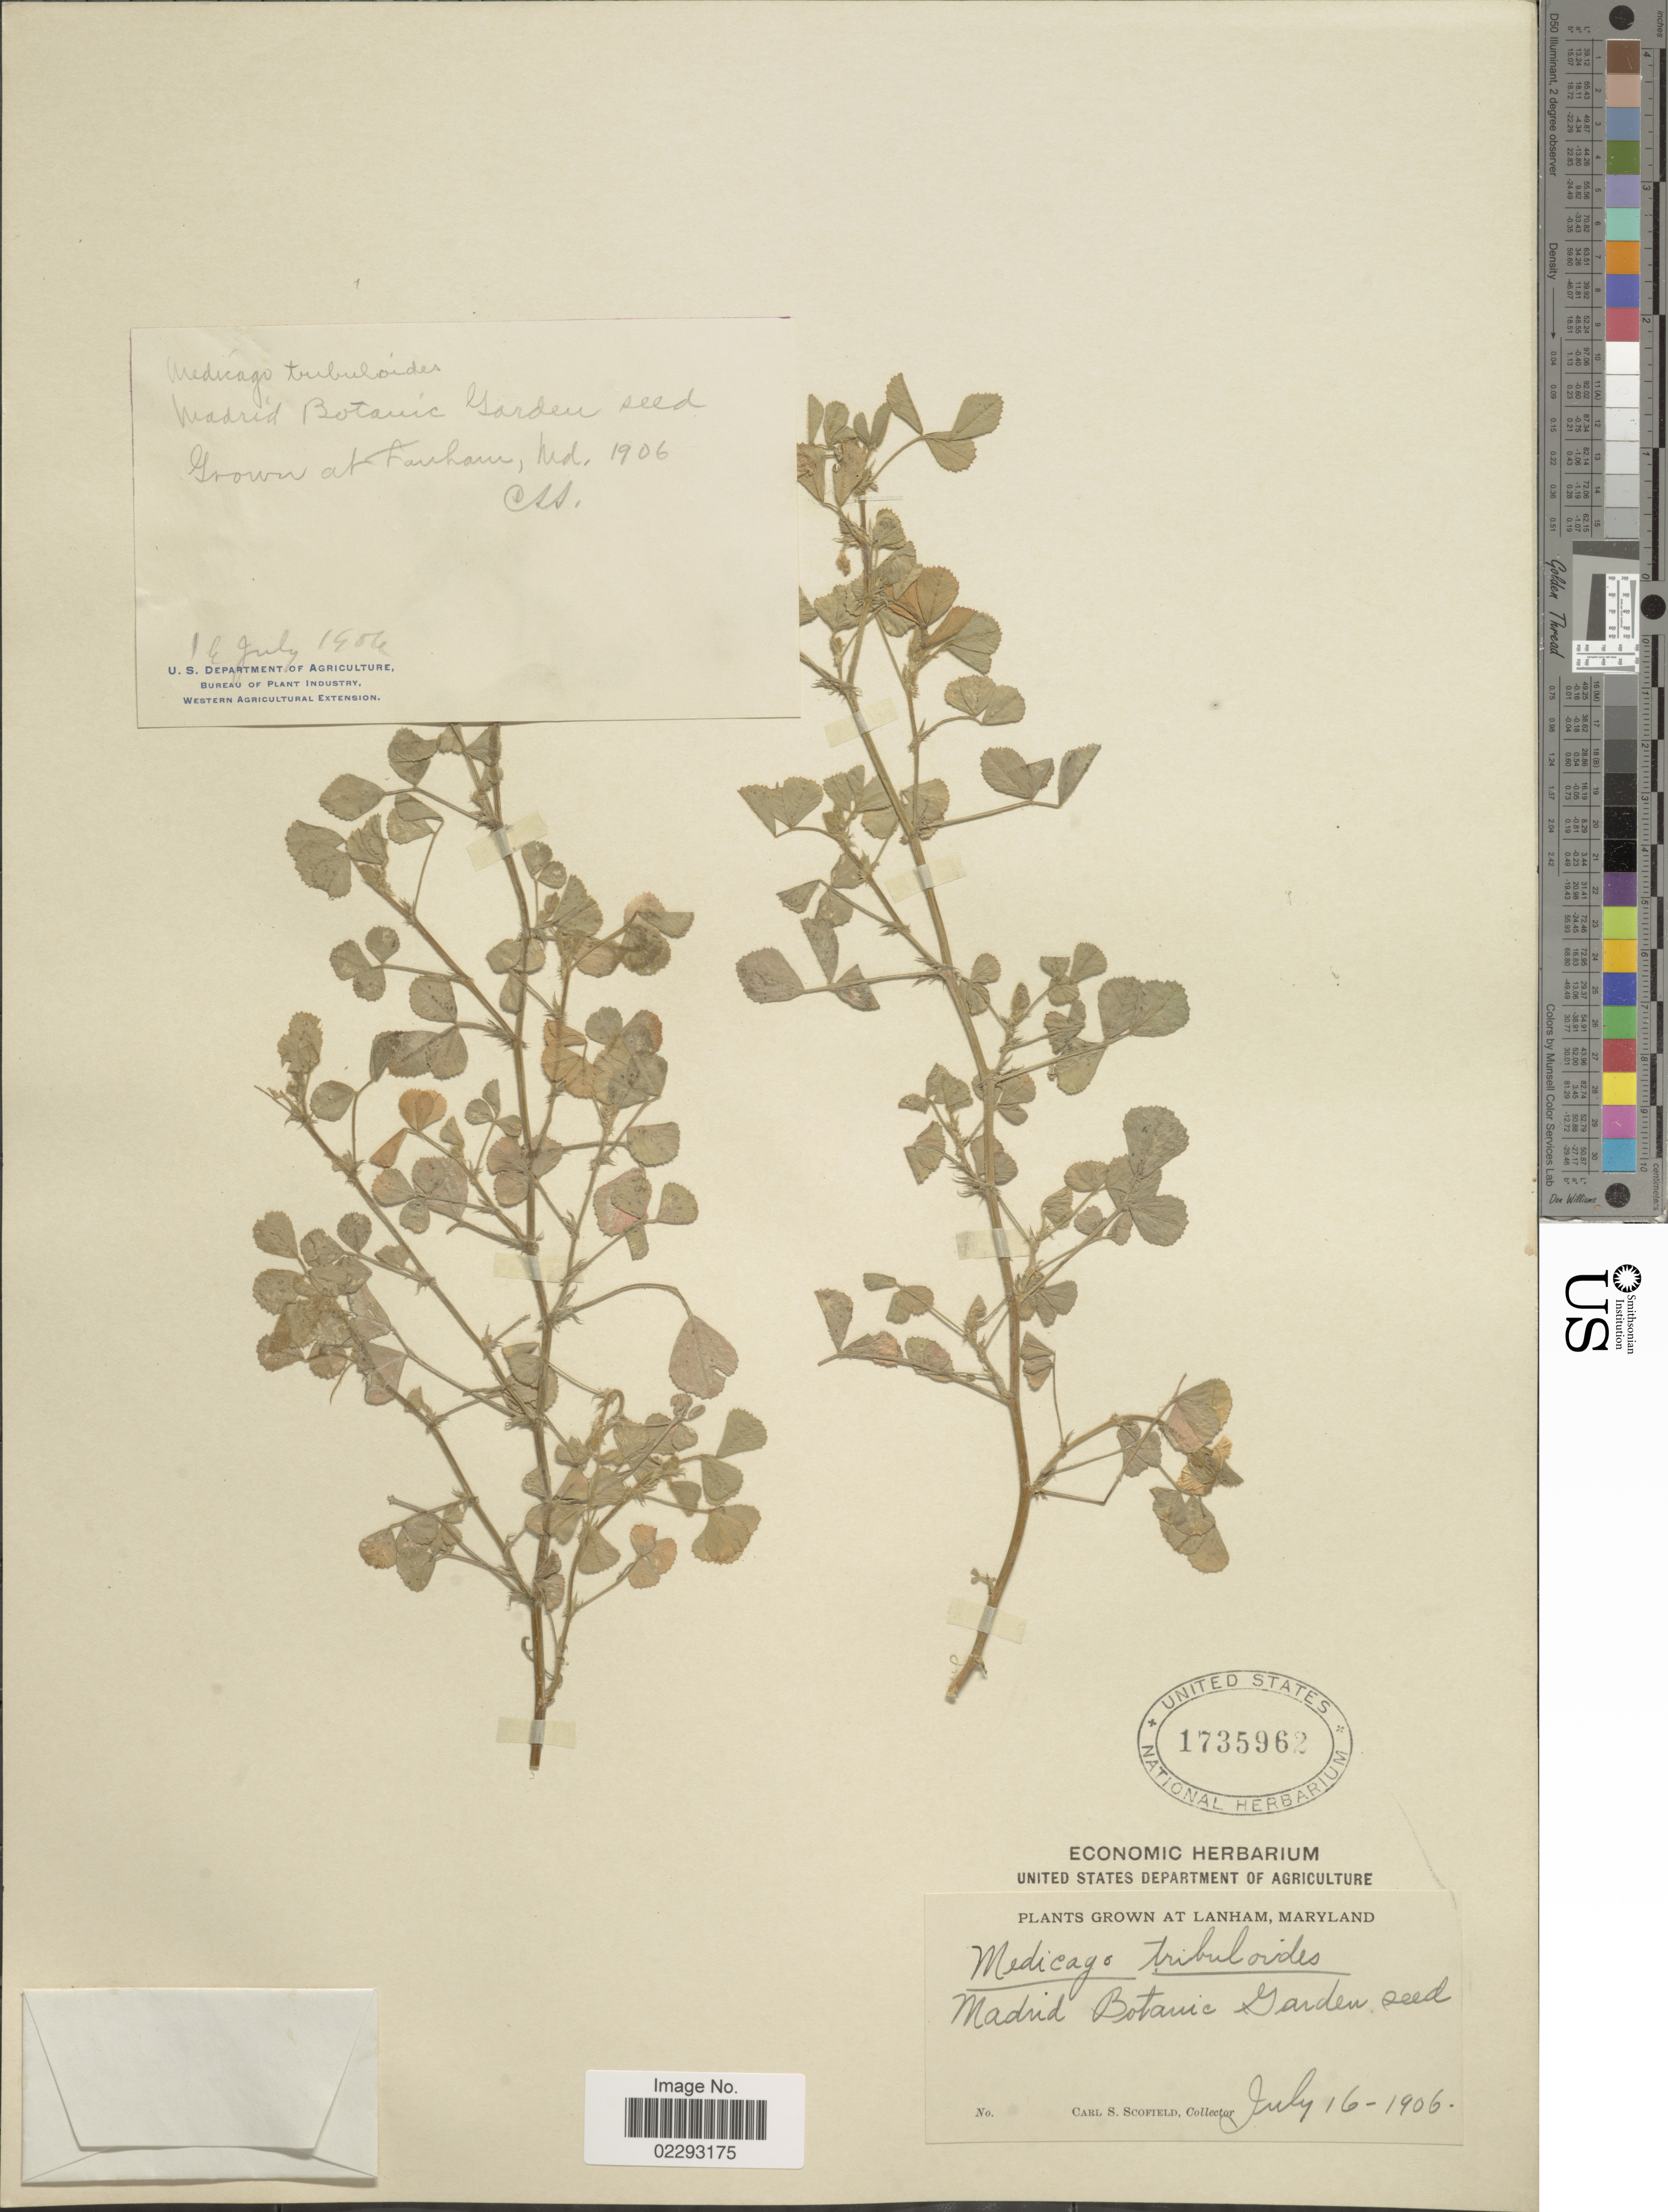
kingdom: Plantae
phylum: Tracheophyta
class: Magnoliopsida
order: Fabales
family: Fabaceae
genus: Medicago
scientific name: Medicago tribuloides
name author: Desr.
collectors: C. Scofield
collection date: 1906-07-16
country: United States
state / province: Maryland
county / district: Prince George's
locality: Lanham, Maryland.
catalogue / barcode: US 1735962